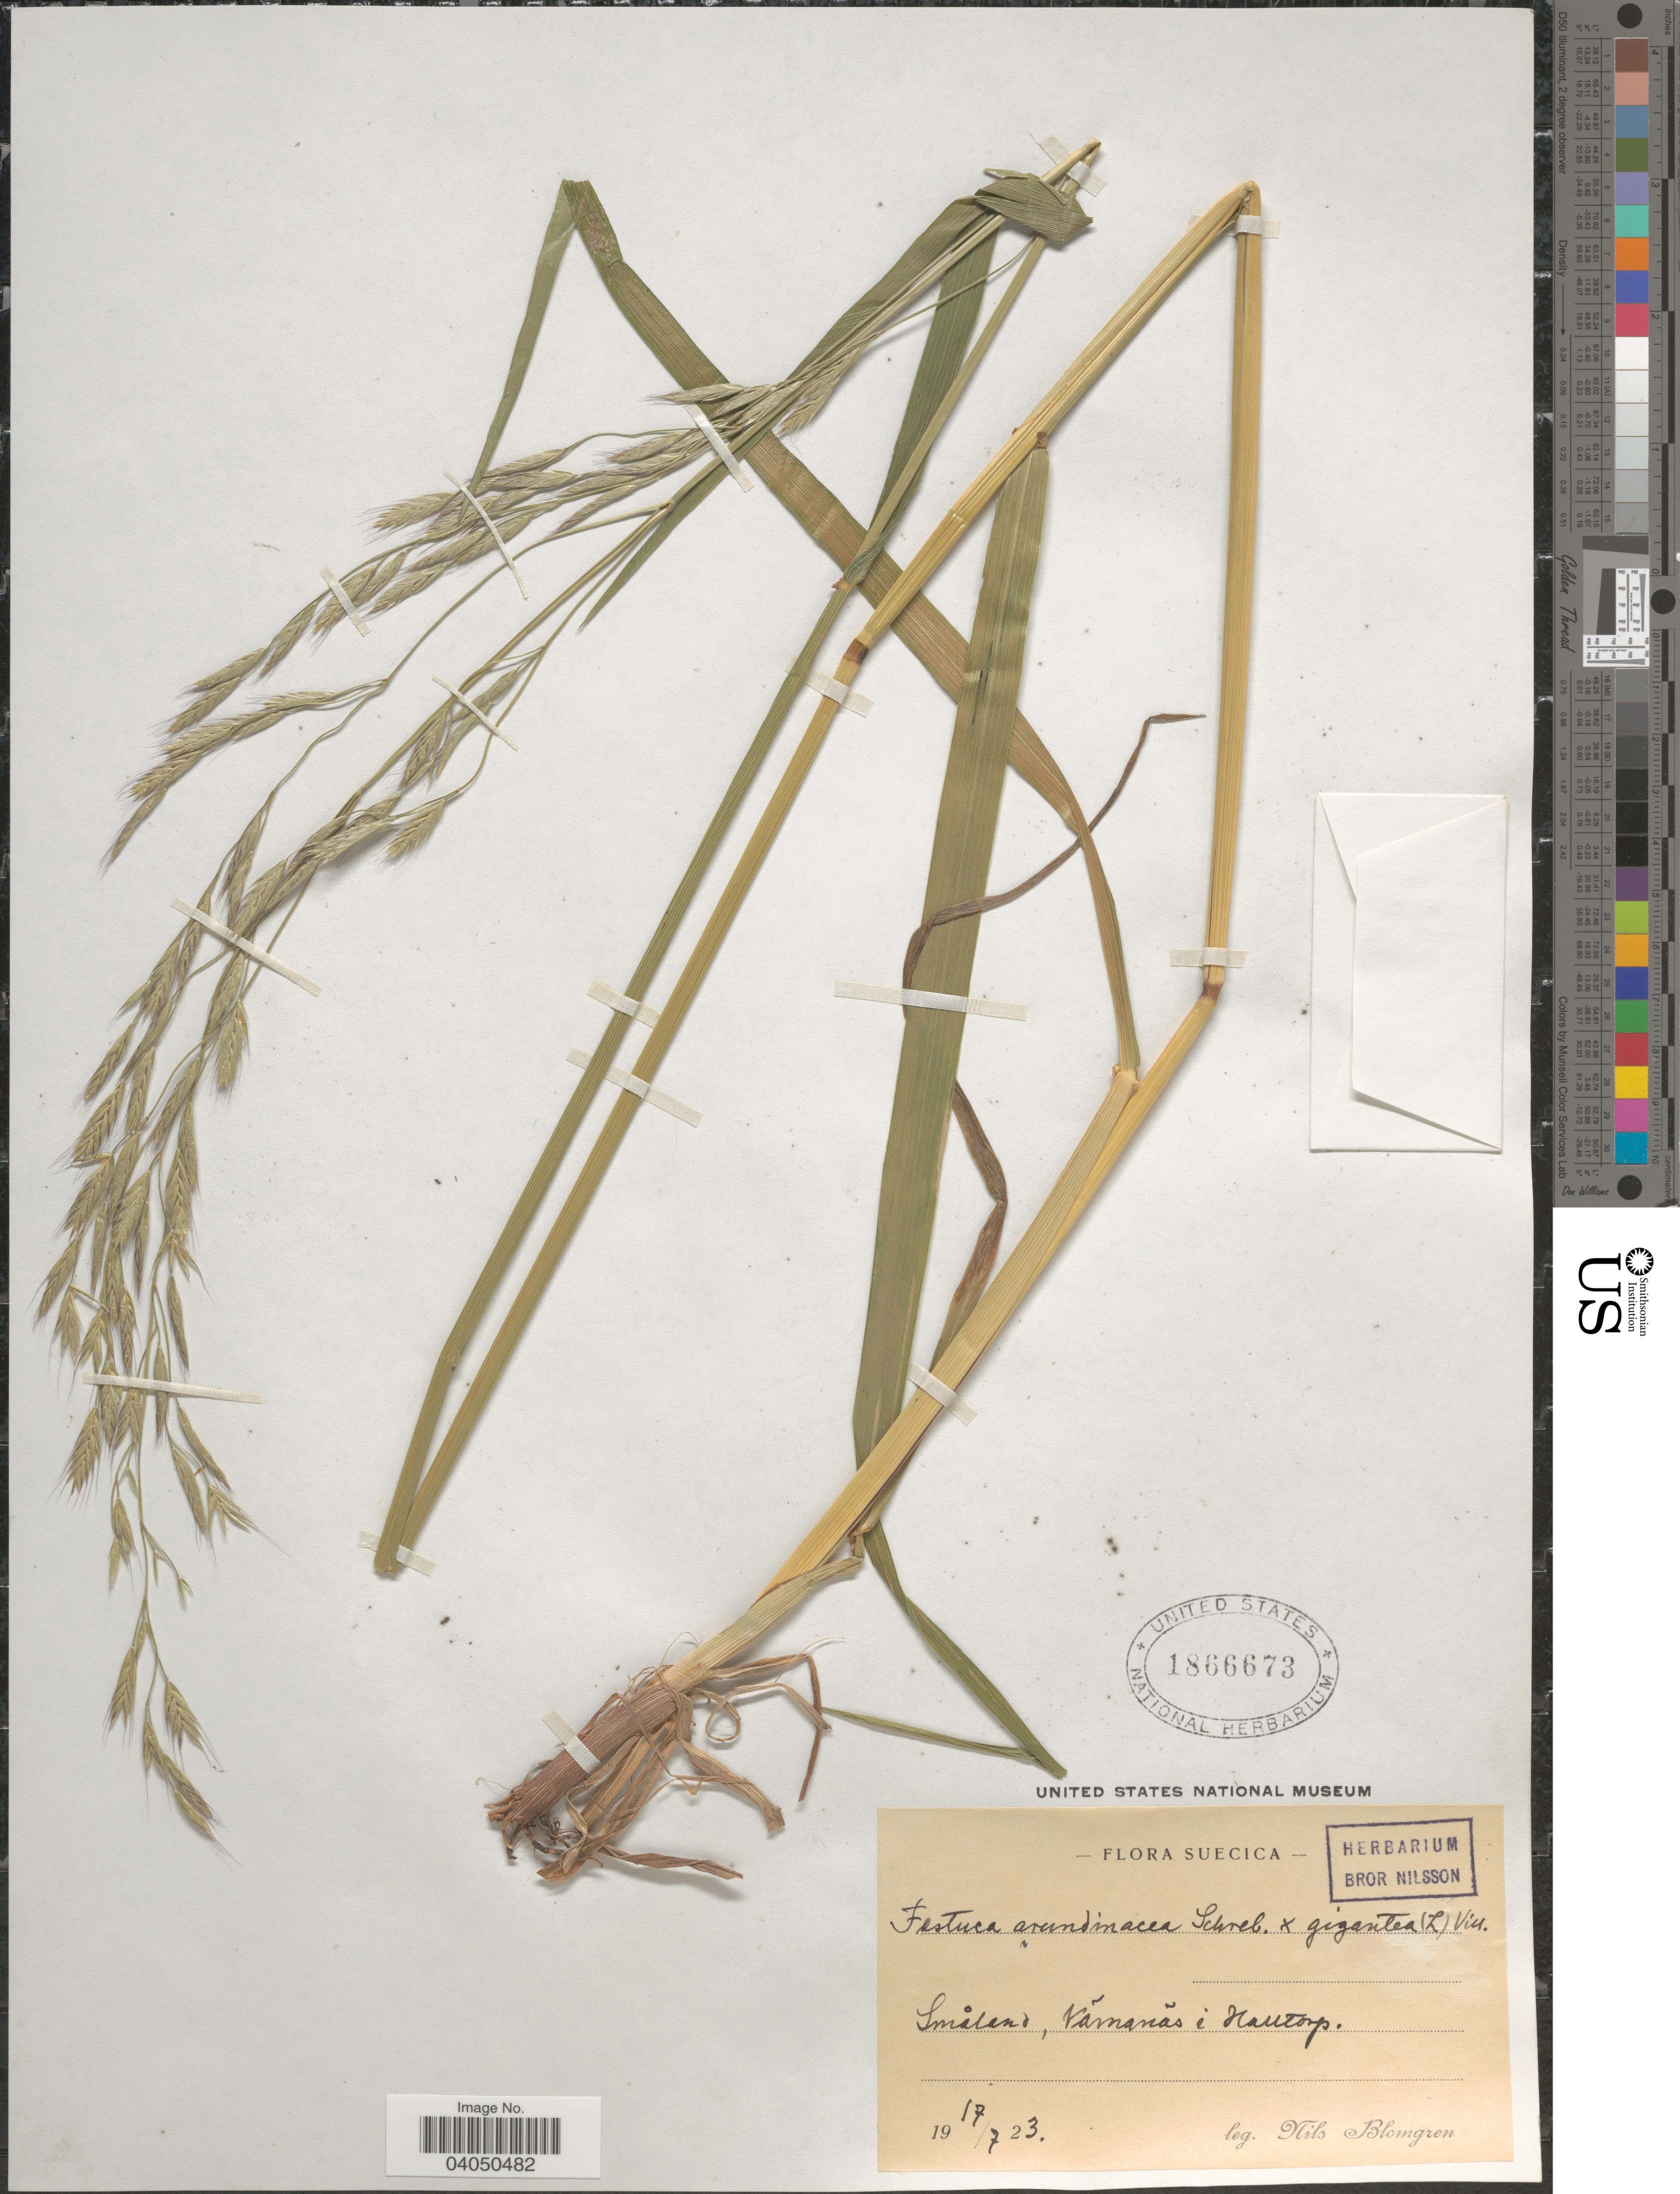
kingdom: Plantae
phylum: Tracheophyta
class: Liliopsida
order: Poales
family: Poaceae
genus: Festuca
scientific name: Festuca sp.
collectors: N. Blomgren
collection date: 1923-07-17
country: Sweden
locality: Suecica. Småland, Vãmanãs i Hautorp.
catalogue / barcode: US 1866673